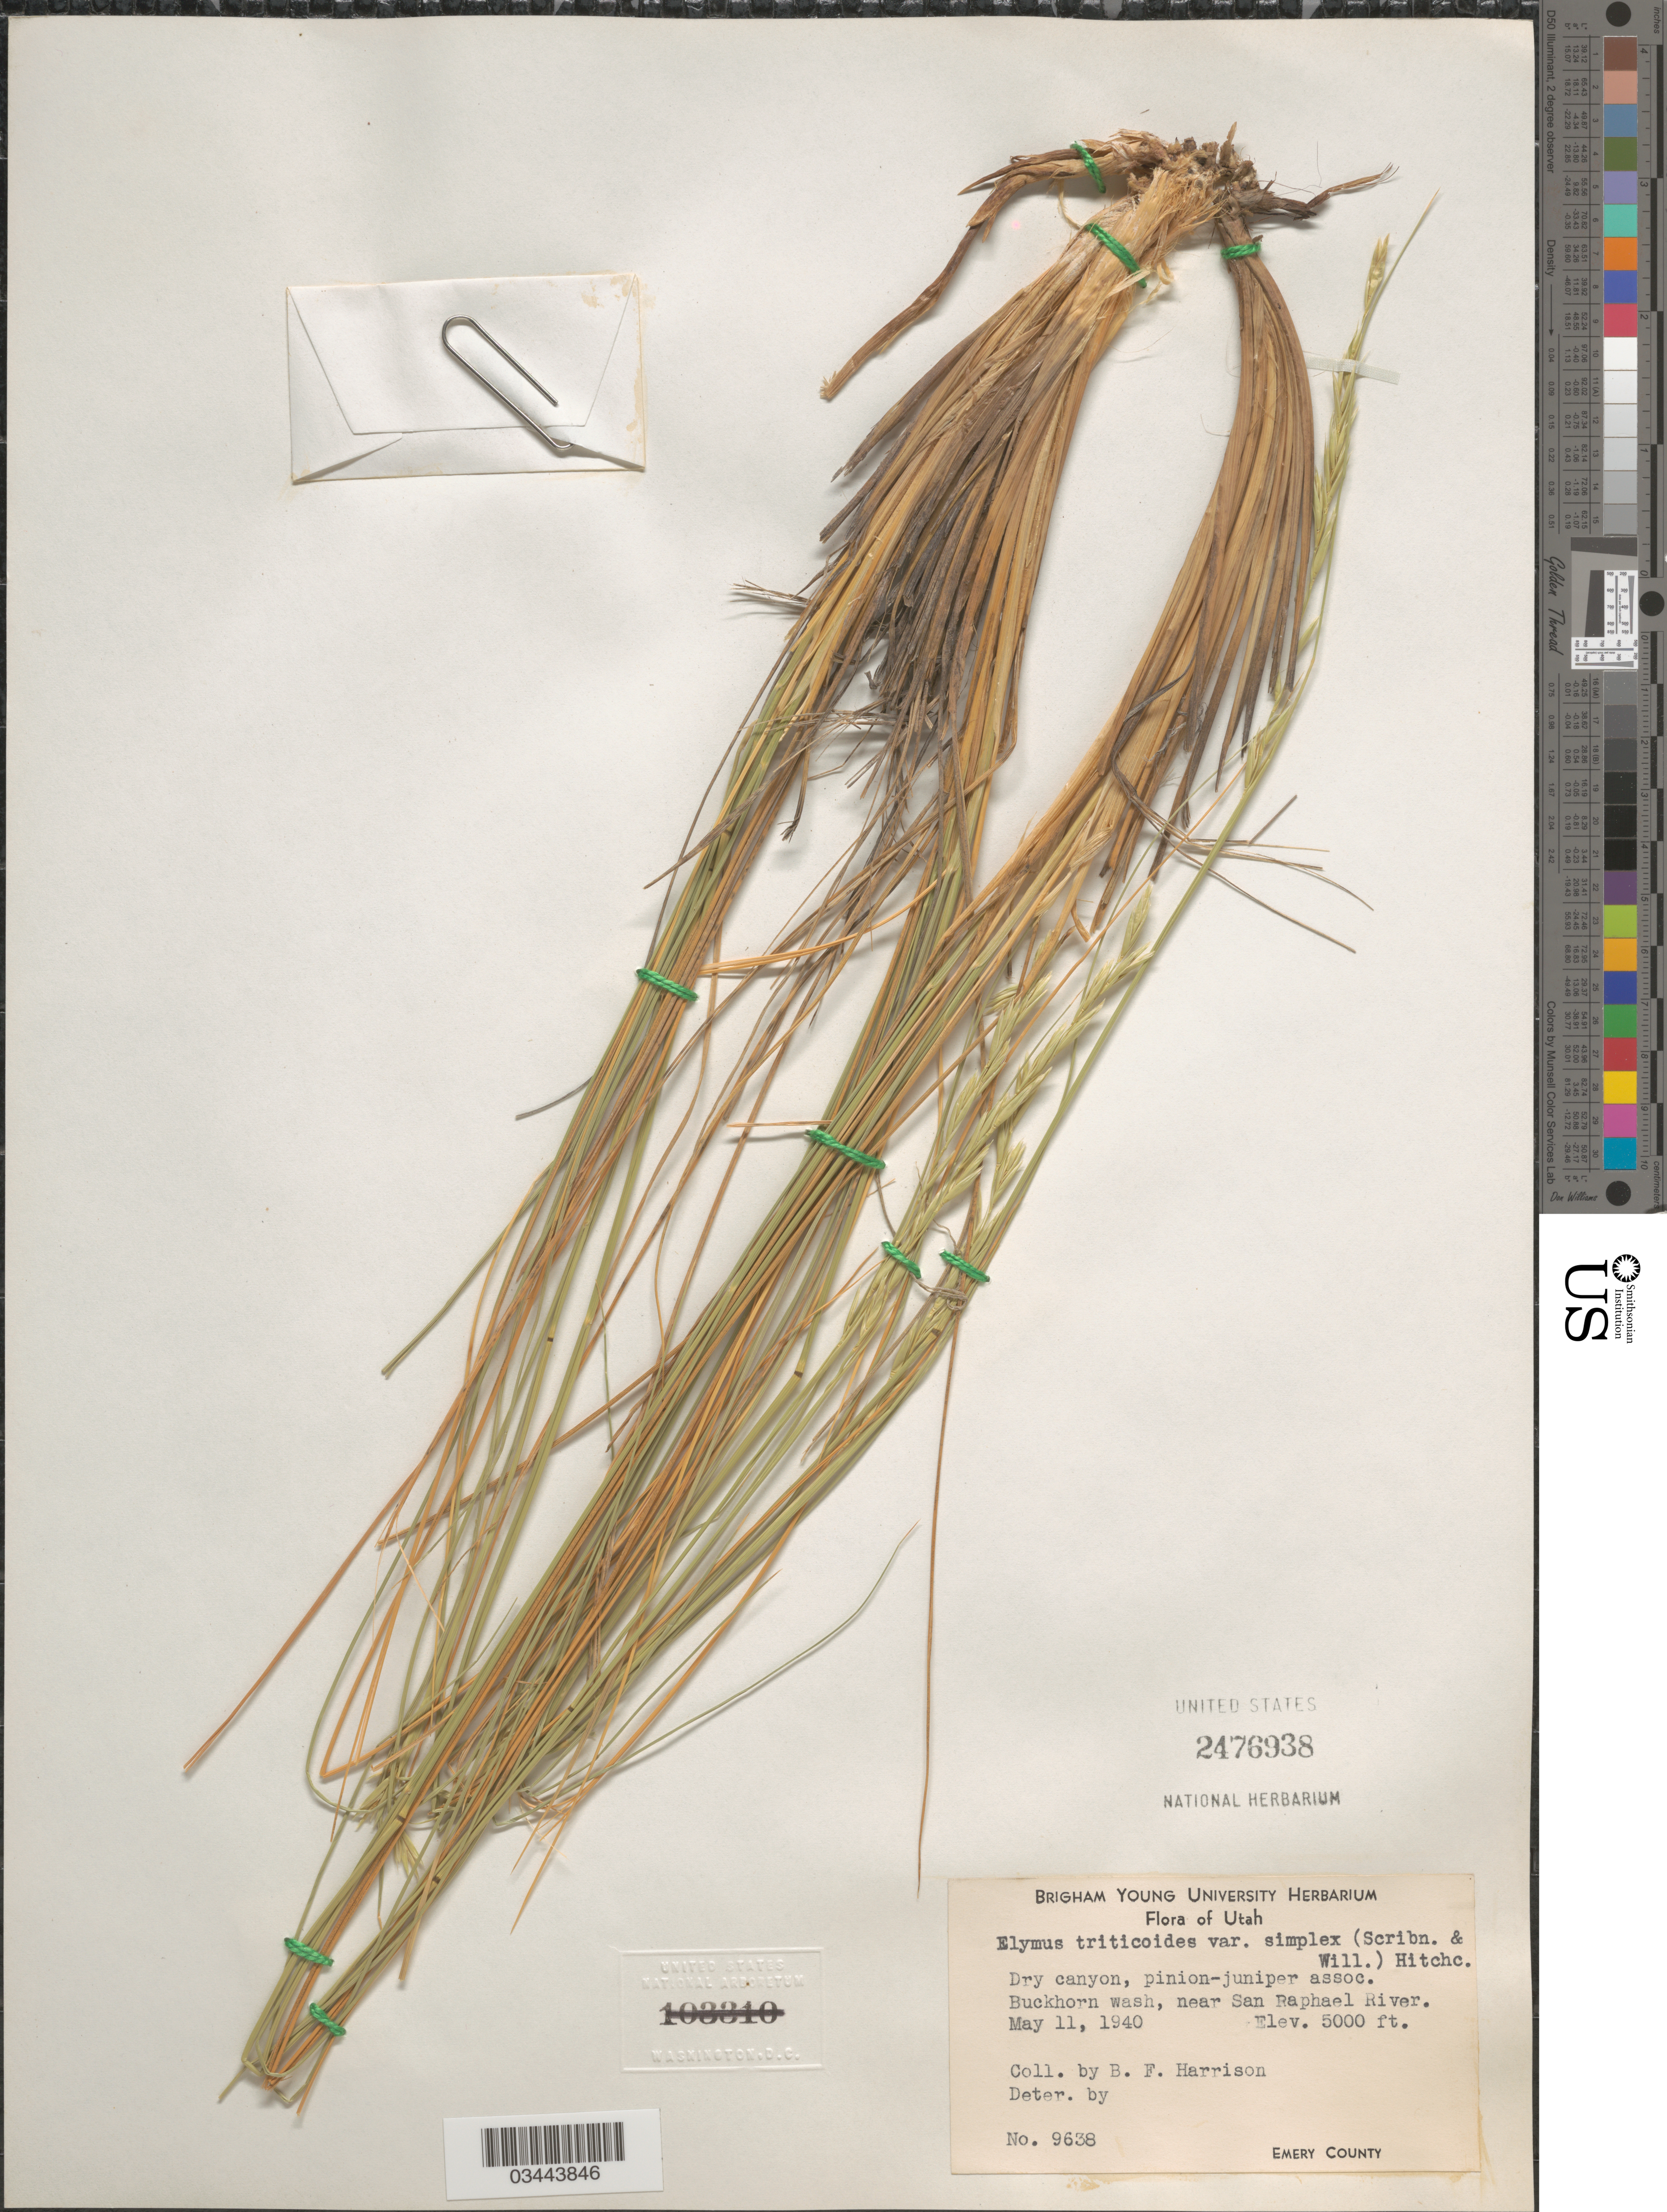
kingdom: Plantae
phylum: Tracheophyta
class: Liliopsida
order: Poales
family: Poaceae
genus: Leymus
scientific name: Leymus triticoides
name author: (Buckley) Pilg.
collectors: B. F. Harrison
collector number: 9638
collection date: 1940-05-11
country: United States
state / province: Utah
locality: Dry canyon, pinion-juniper assoc. Buckhorn wash, near San Raphael River. Emery County.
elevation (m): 1524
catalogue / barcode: US 2476938